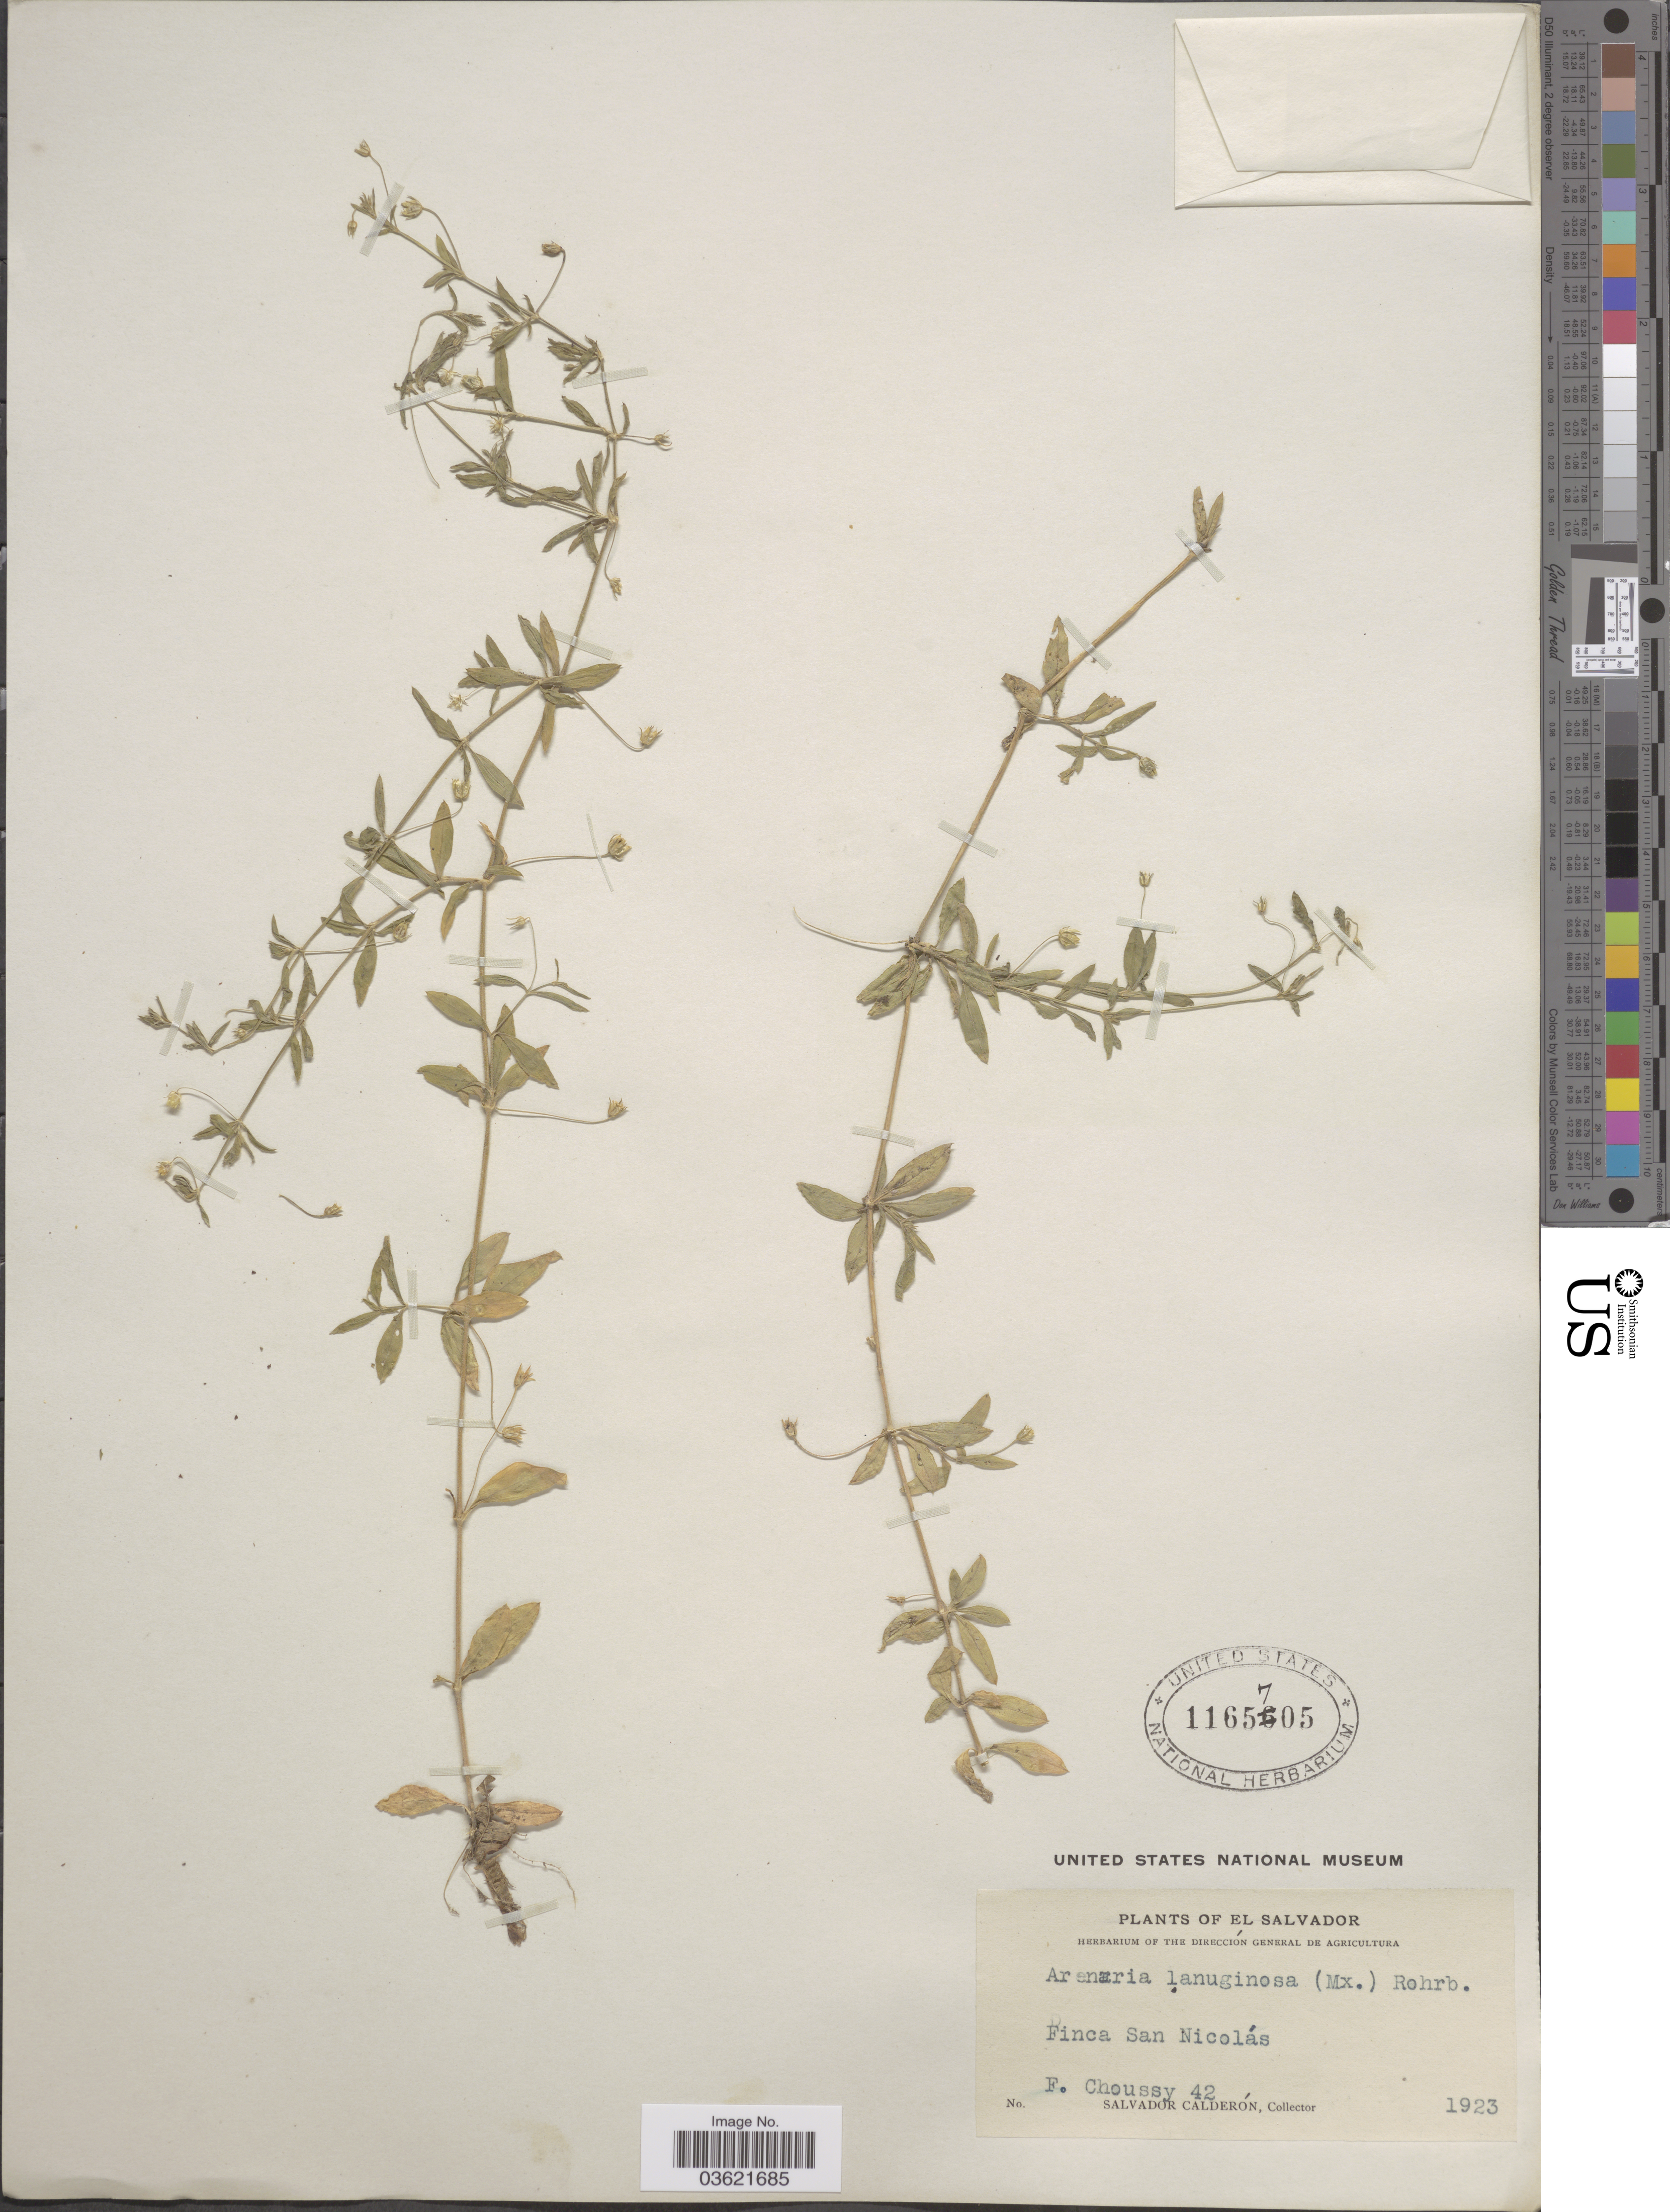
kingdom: Plantae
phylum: Tracheophyta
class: Magnoliopsida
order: Caryophyllales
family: Caryophyllaceae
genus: Arenaria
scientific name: Arenaria lanuginosa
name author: (Michx.) Rohrb.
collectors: F. Choussy & S. Calderón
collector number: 42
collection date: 1923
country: El Salvador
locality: Finca San Nicolás.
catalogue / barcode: US 1165705